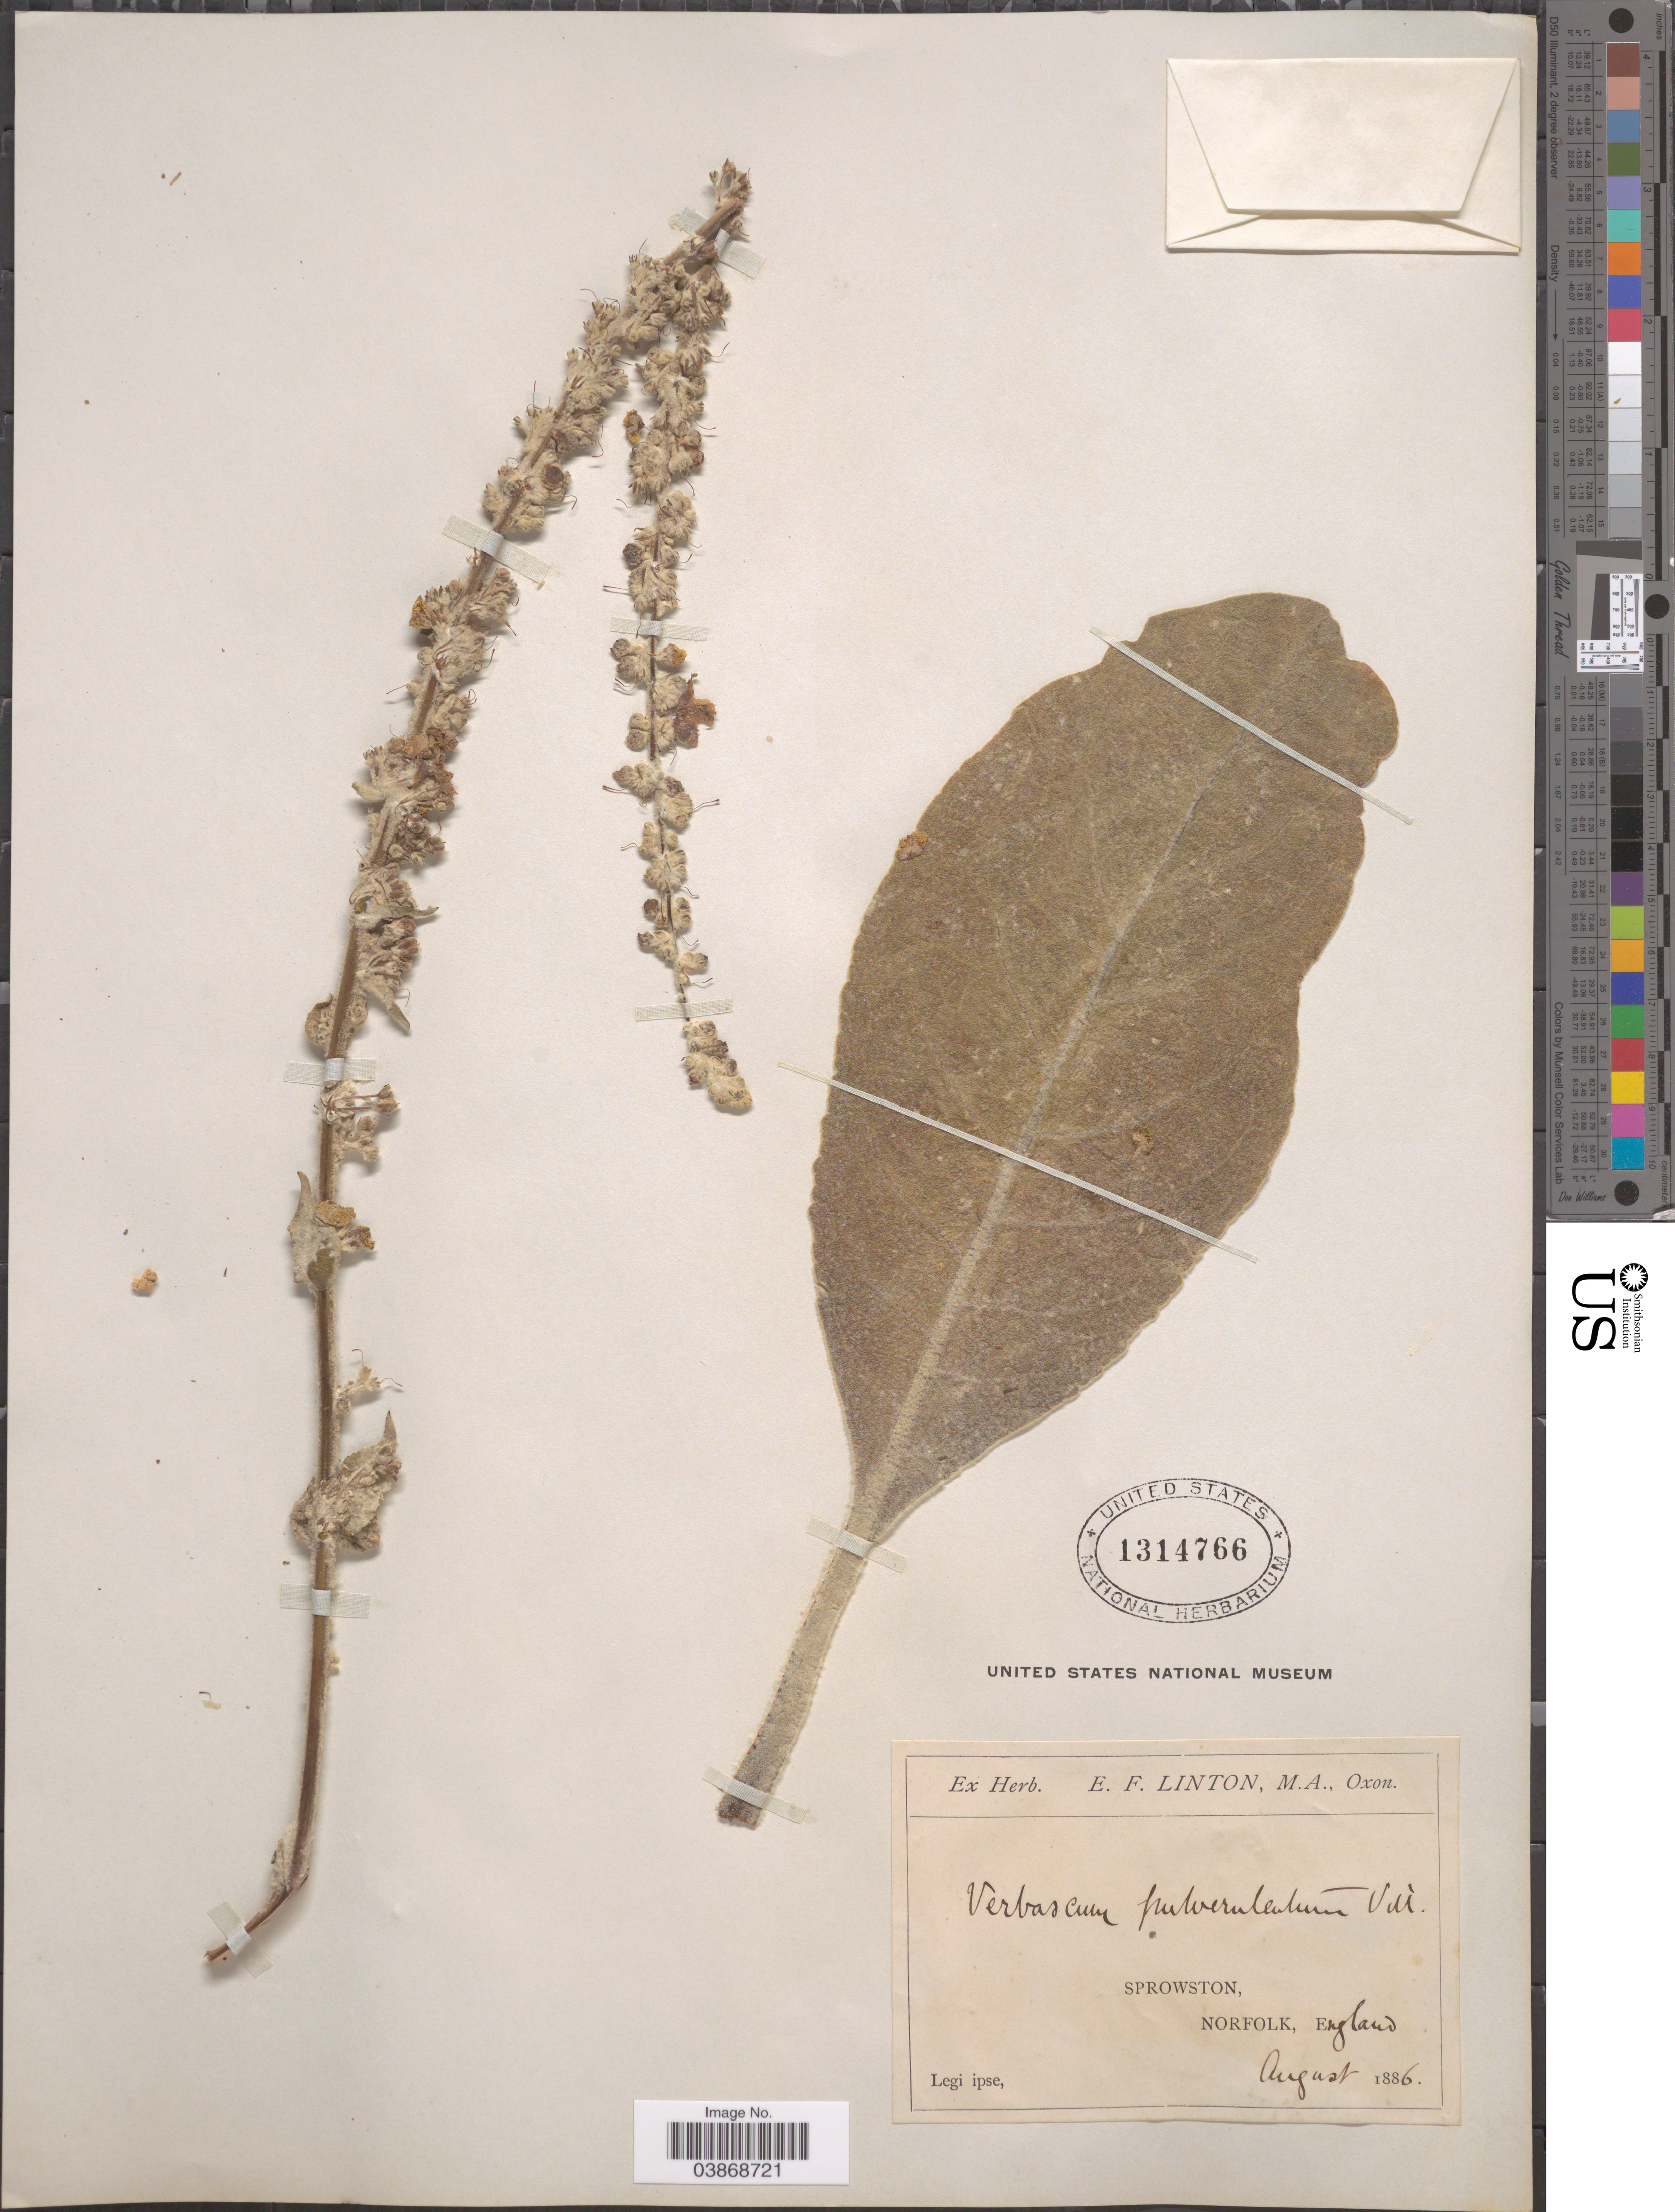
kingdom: Plantae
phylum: Tracheophyta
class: Magnoliopsida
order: Lamiales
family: Scrophulariaceae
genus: Verbascum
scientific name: Verbascum pulverulentum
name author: Vill.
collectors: E. Linton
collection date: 1886-08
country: United Kingdom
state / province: England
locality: Sprowston, Norfolk.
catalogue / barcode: US 1314766